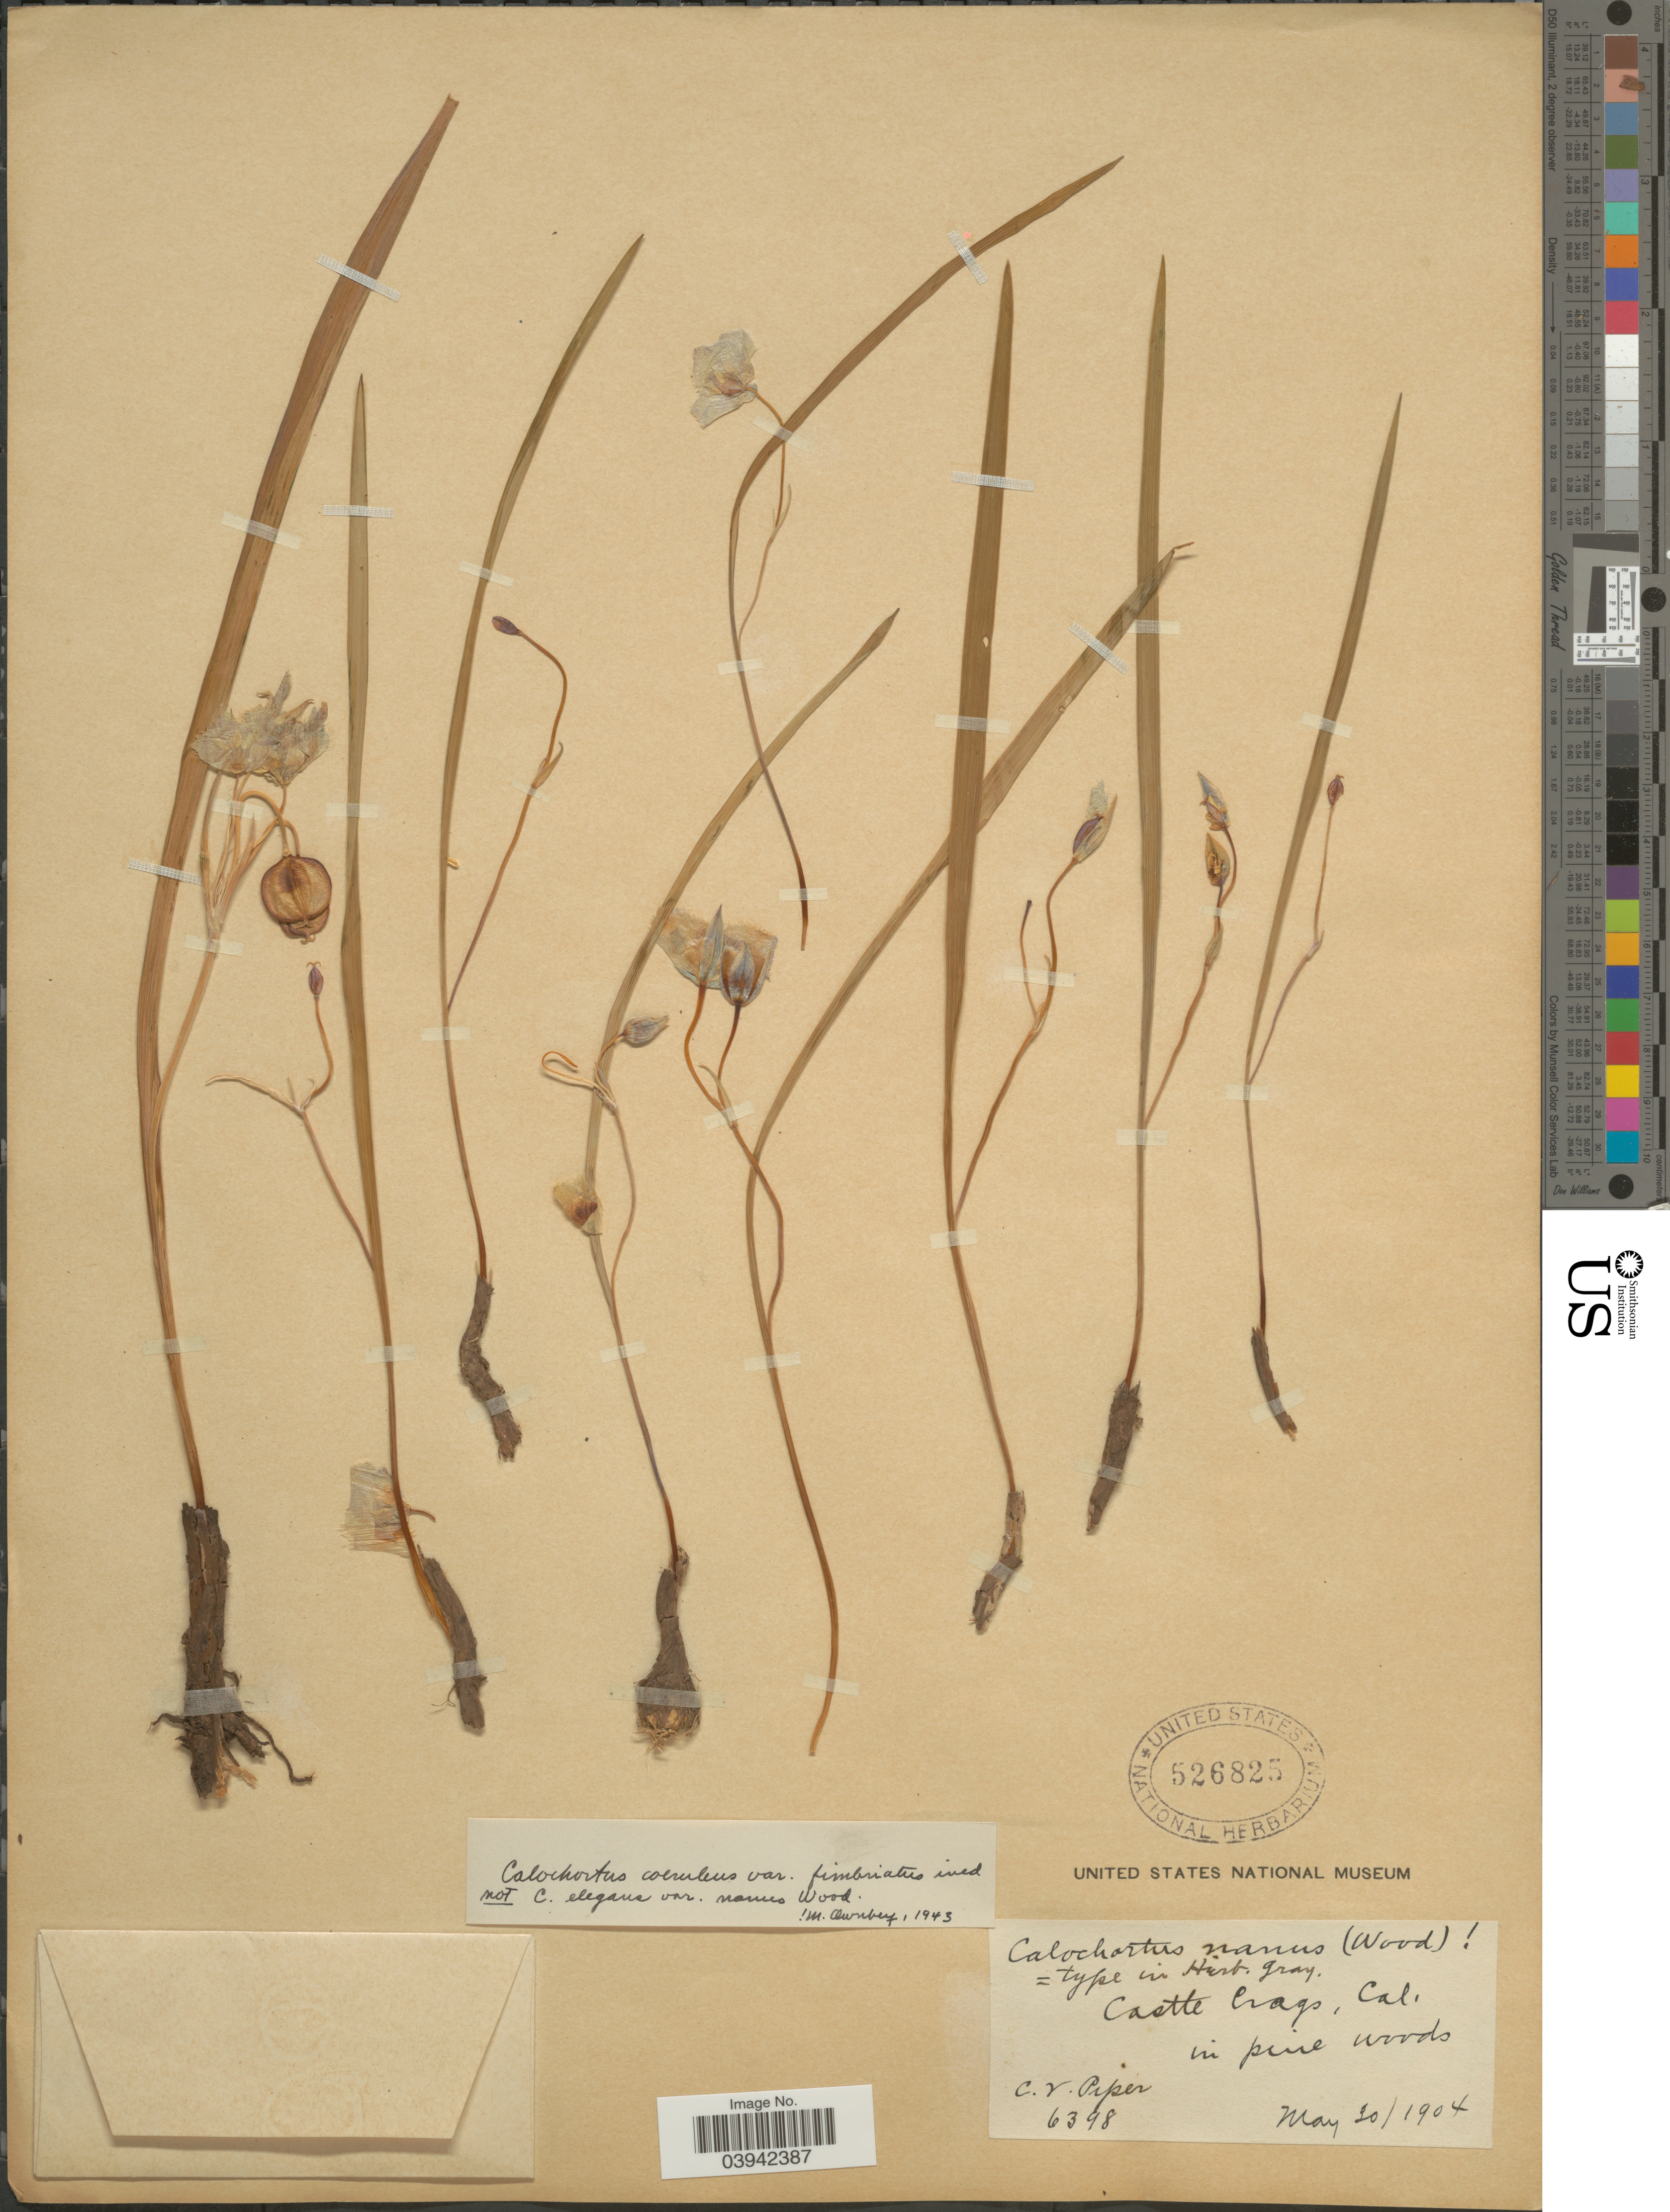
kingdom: Plantae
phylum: Tracheophyta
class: Liliopsida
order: Liliales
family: Liliaceae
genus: Calochortus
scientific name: Calochortus coeruleus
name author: (Kellogg) S. Watson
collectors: C. V. Piper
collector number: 6398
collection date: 1904-05-30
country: United States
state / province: California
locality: Castle Crags, in pine woods.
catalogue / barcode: US 526825